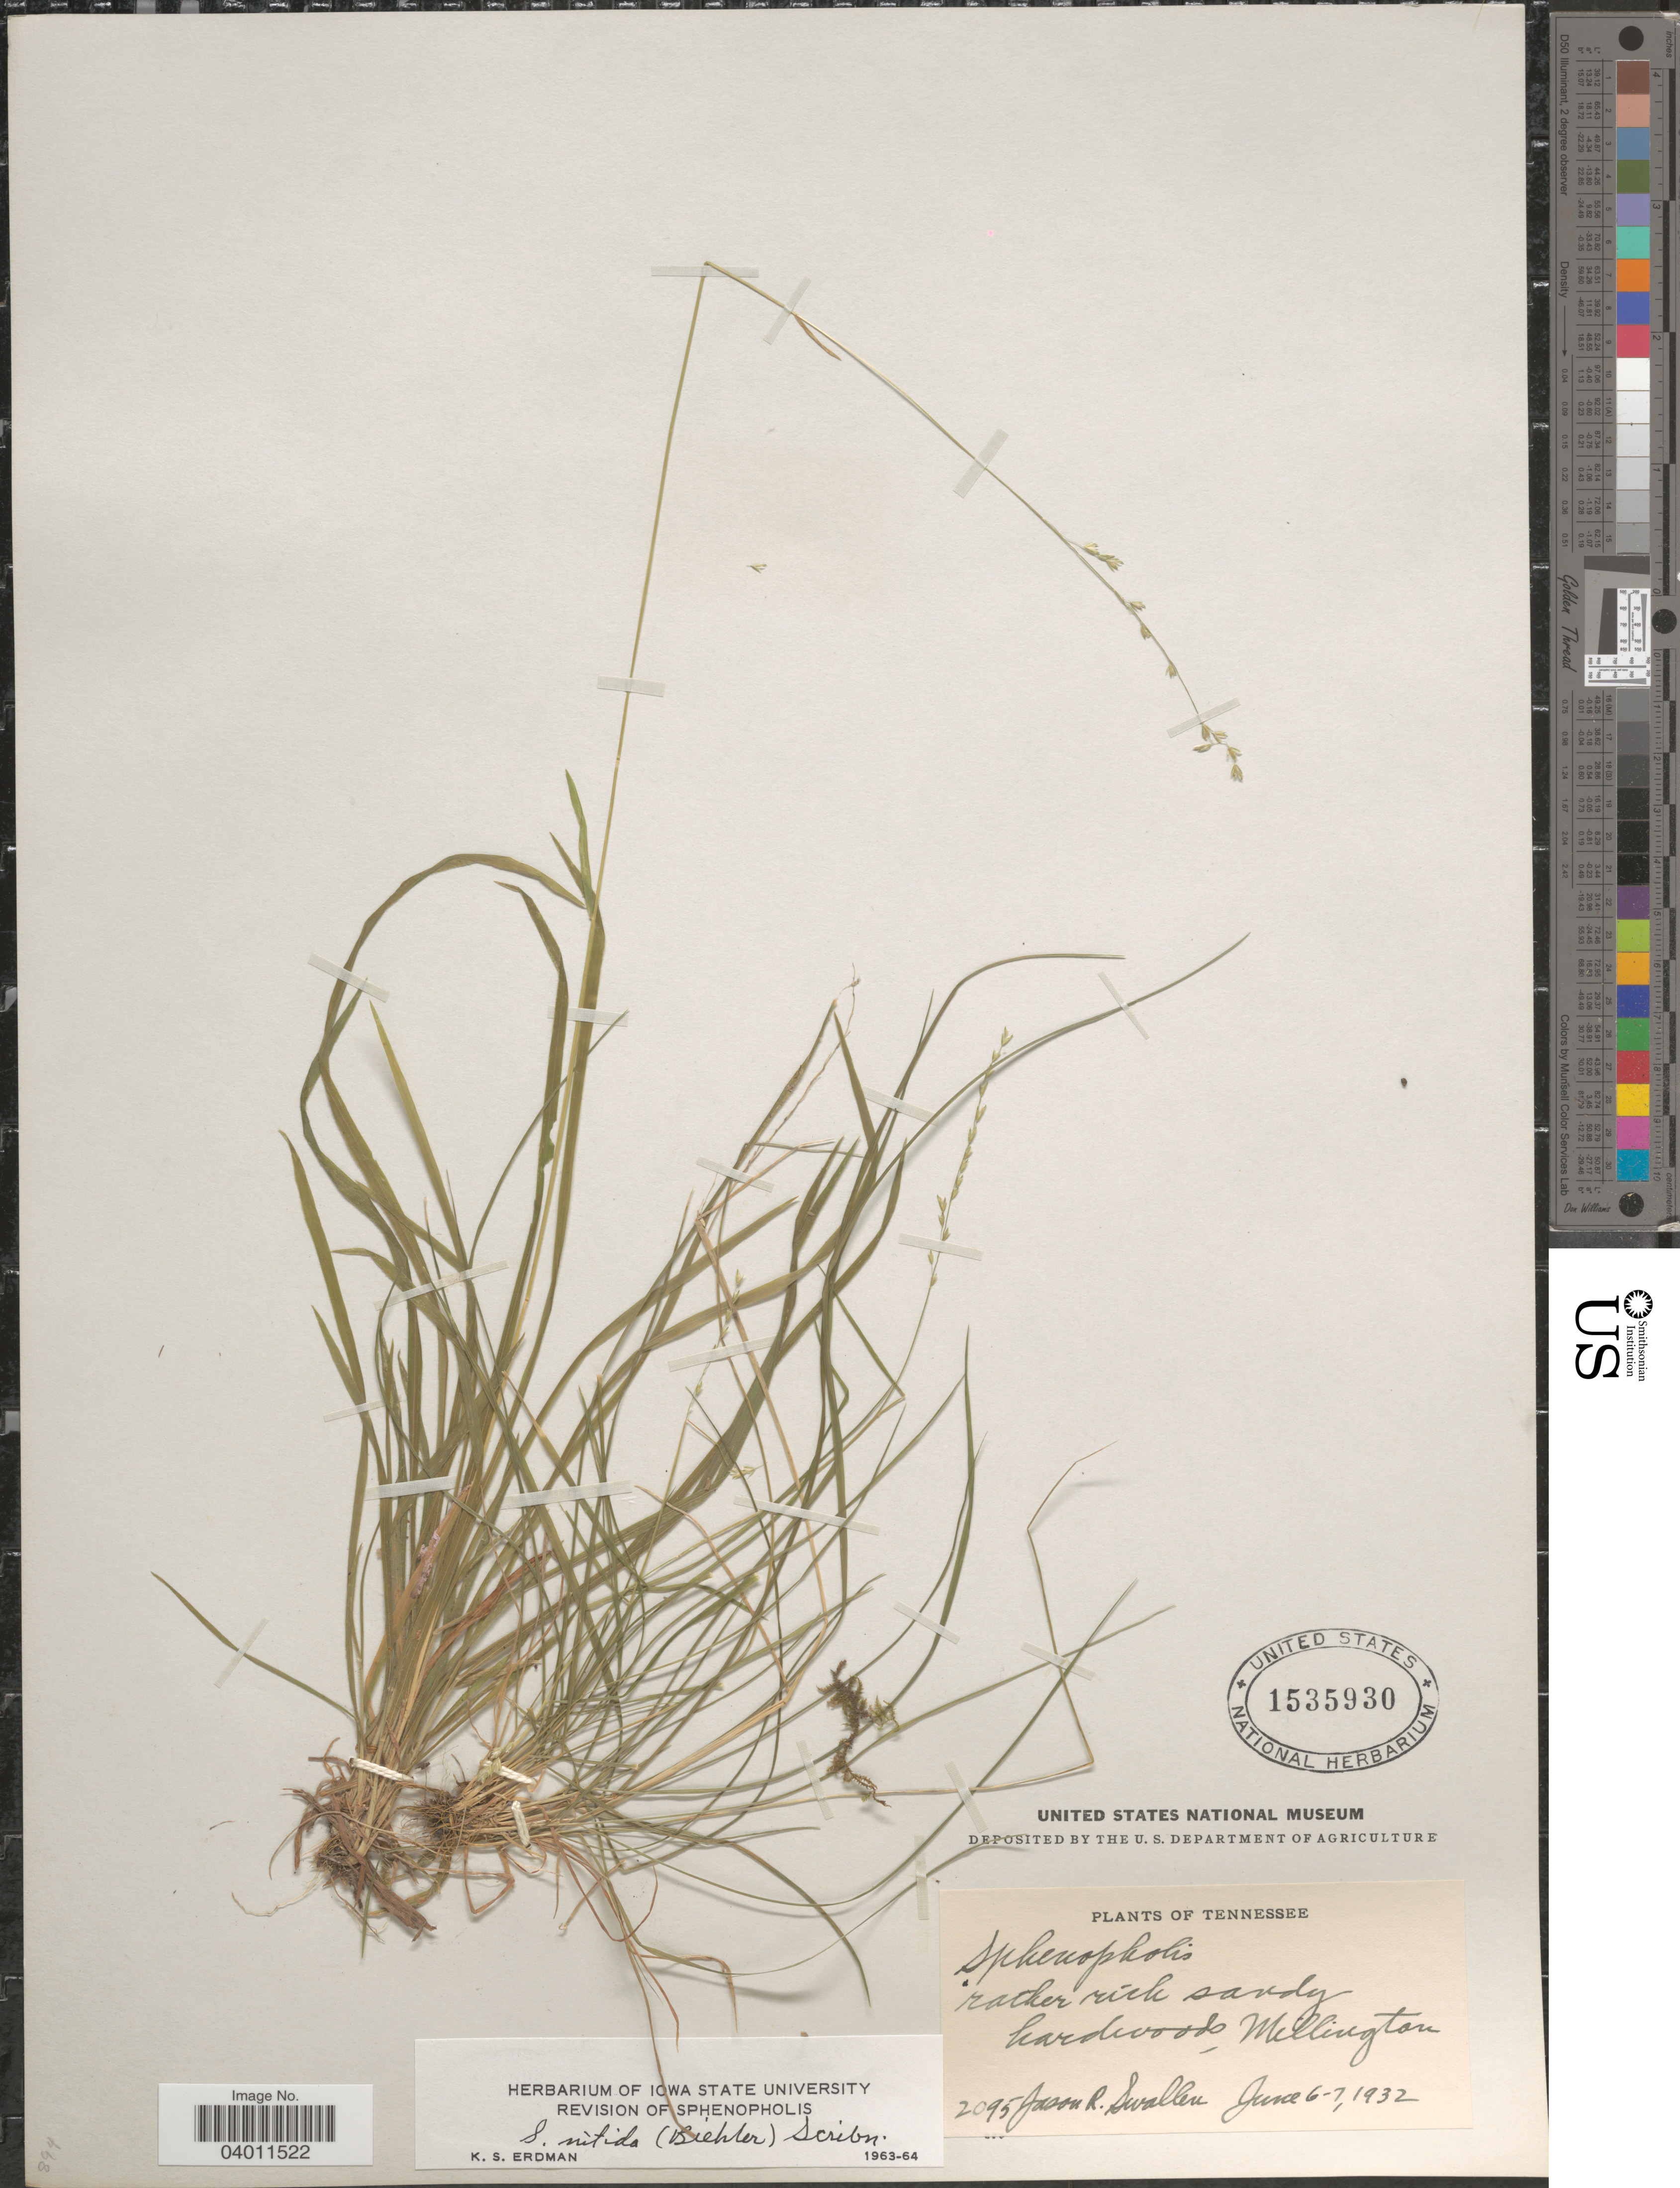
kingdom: Plantae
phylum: Tracheophyta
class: Liliopsida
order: Poales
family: Poaceae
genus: Sphenopholis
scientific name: Sphenopholis nitida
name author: (Biehler) Scribn.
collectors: J. R. Swallen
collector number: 2095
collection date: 1932-06-06/1932-06-07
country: United States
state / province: Tennessee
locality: Rather rich sandy hardwoods, Millington.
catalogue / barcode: US 1535930